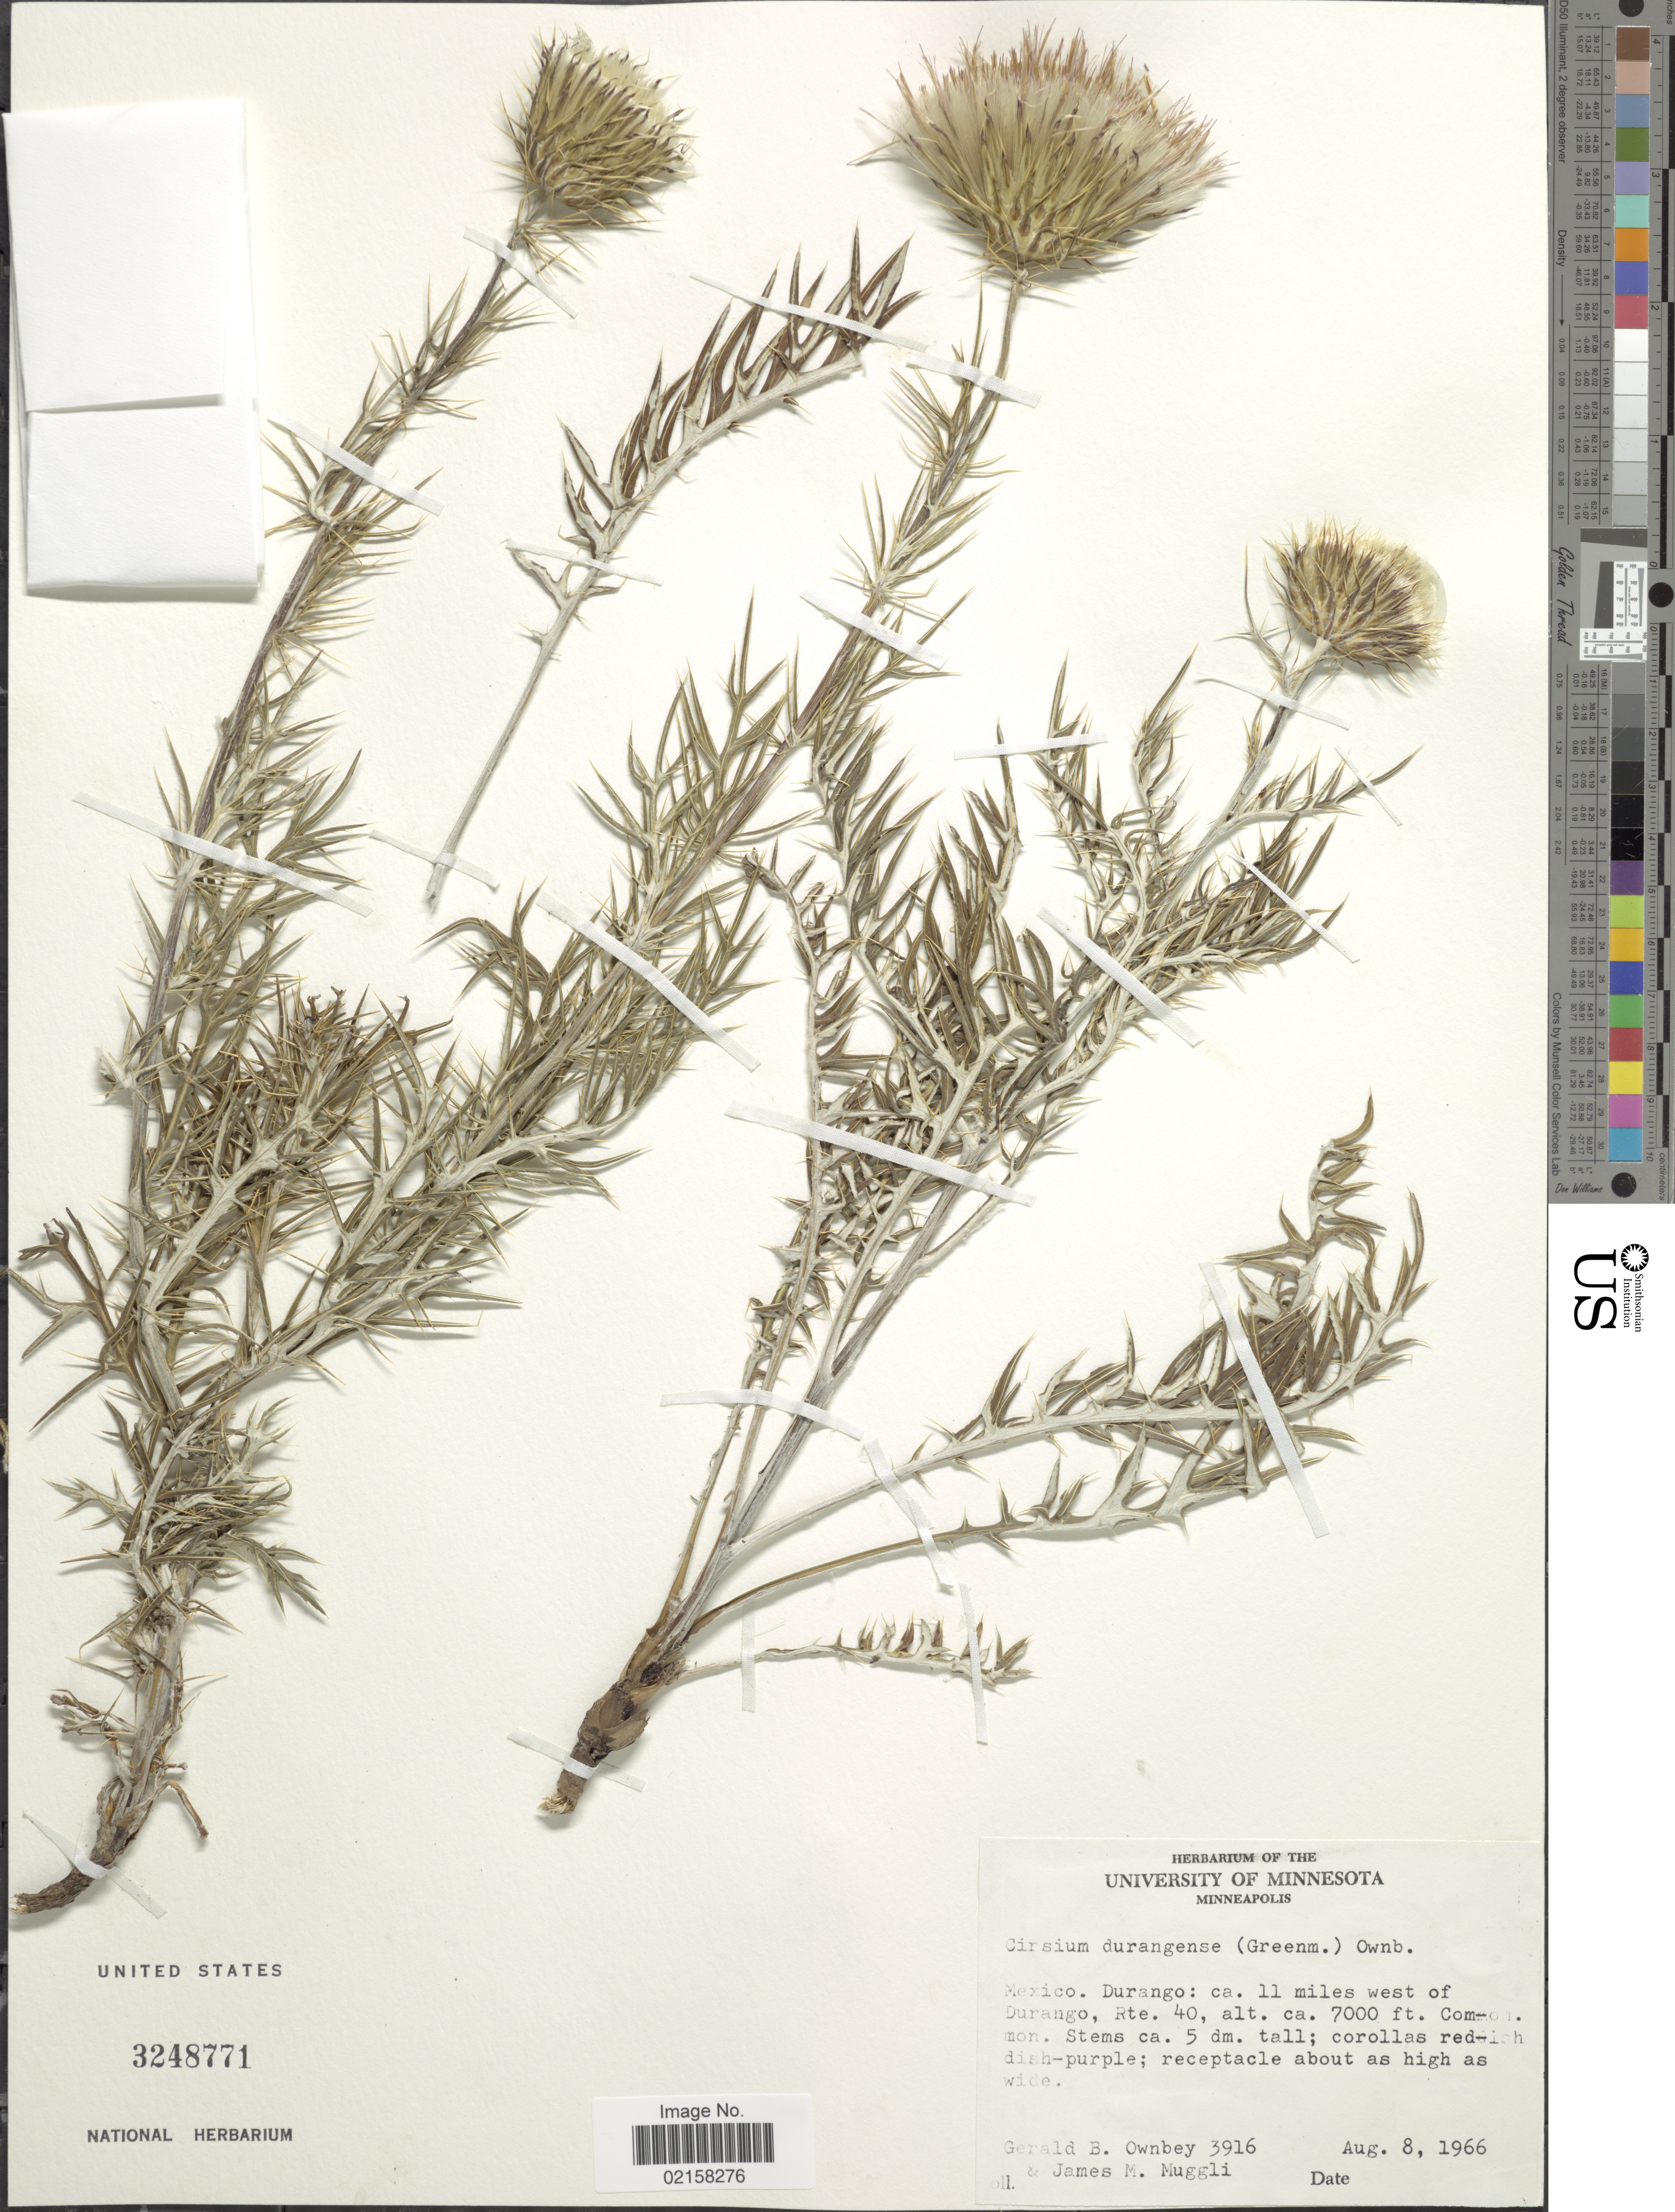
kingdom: Plantae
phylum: Tracheophyta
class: Magnoliopsida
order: Asterales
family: Asteraceae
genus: Cirsium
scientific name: Cirsium durangense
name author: (Greenm.) G.B. Ownbey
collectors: G. B. Ownbey & J. Muggli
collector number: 3916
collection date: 1966-08-08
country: Mexico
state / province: Durango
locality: Ca. 11 miles west of Durango, Rte. 40.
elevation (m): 2134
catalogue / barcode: US 3248771